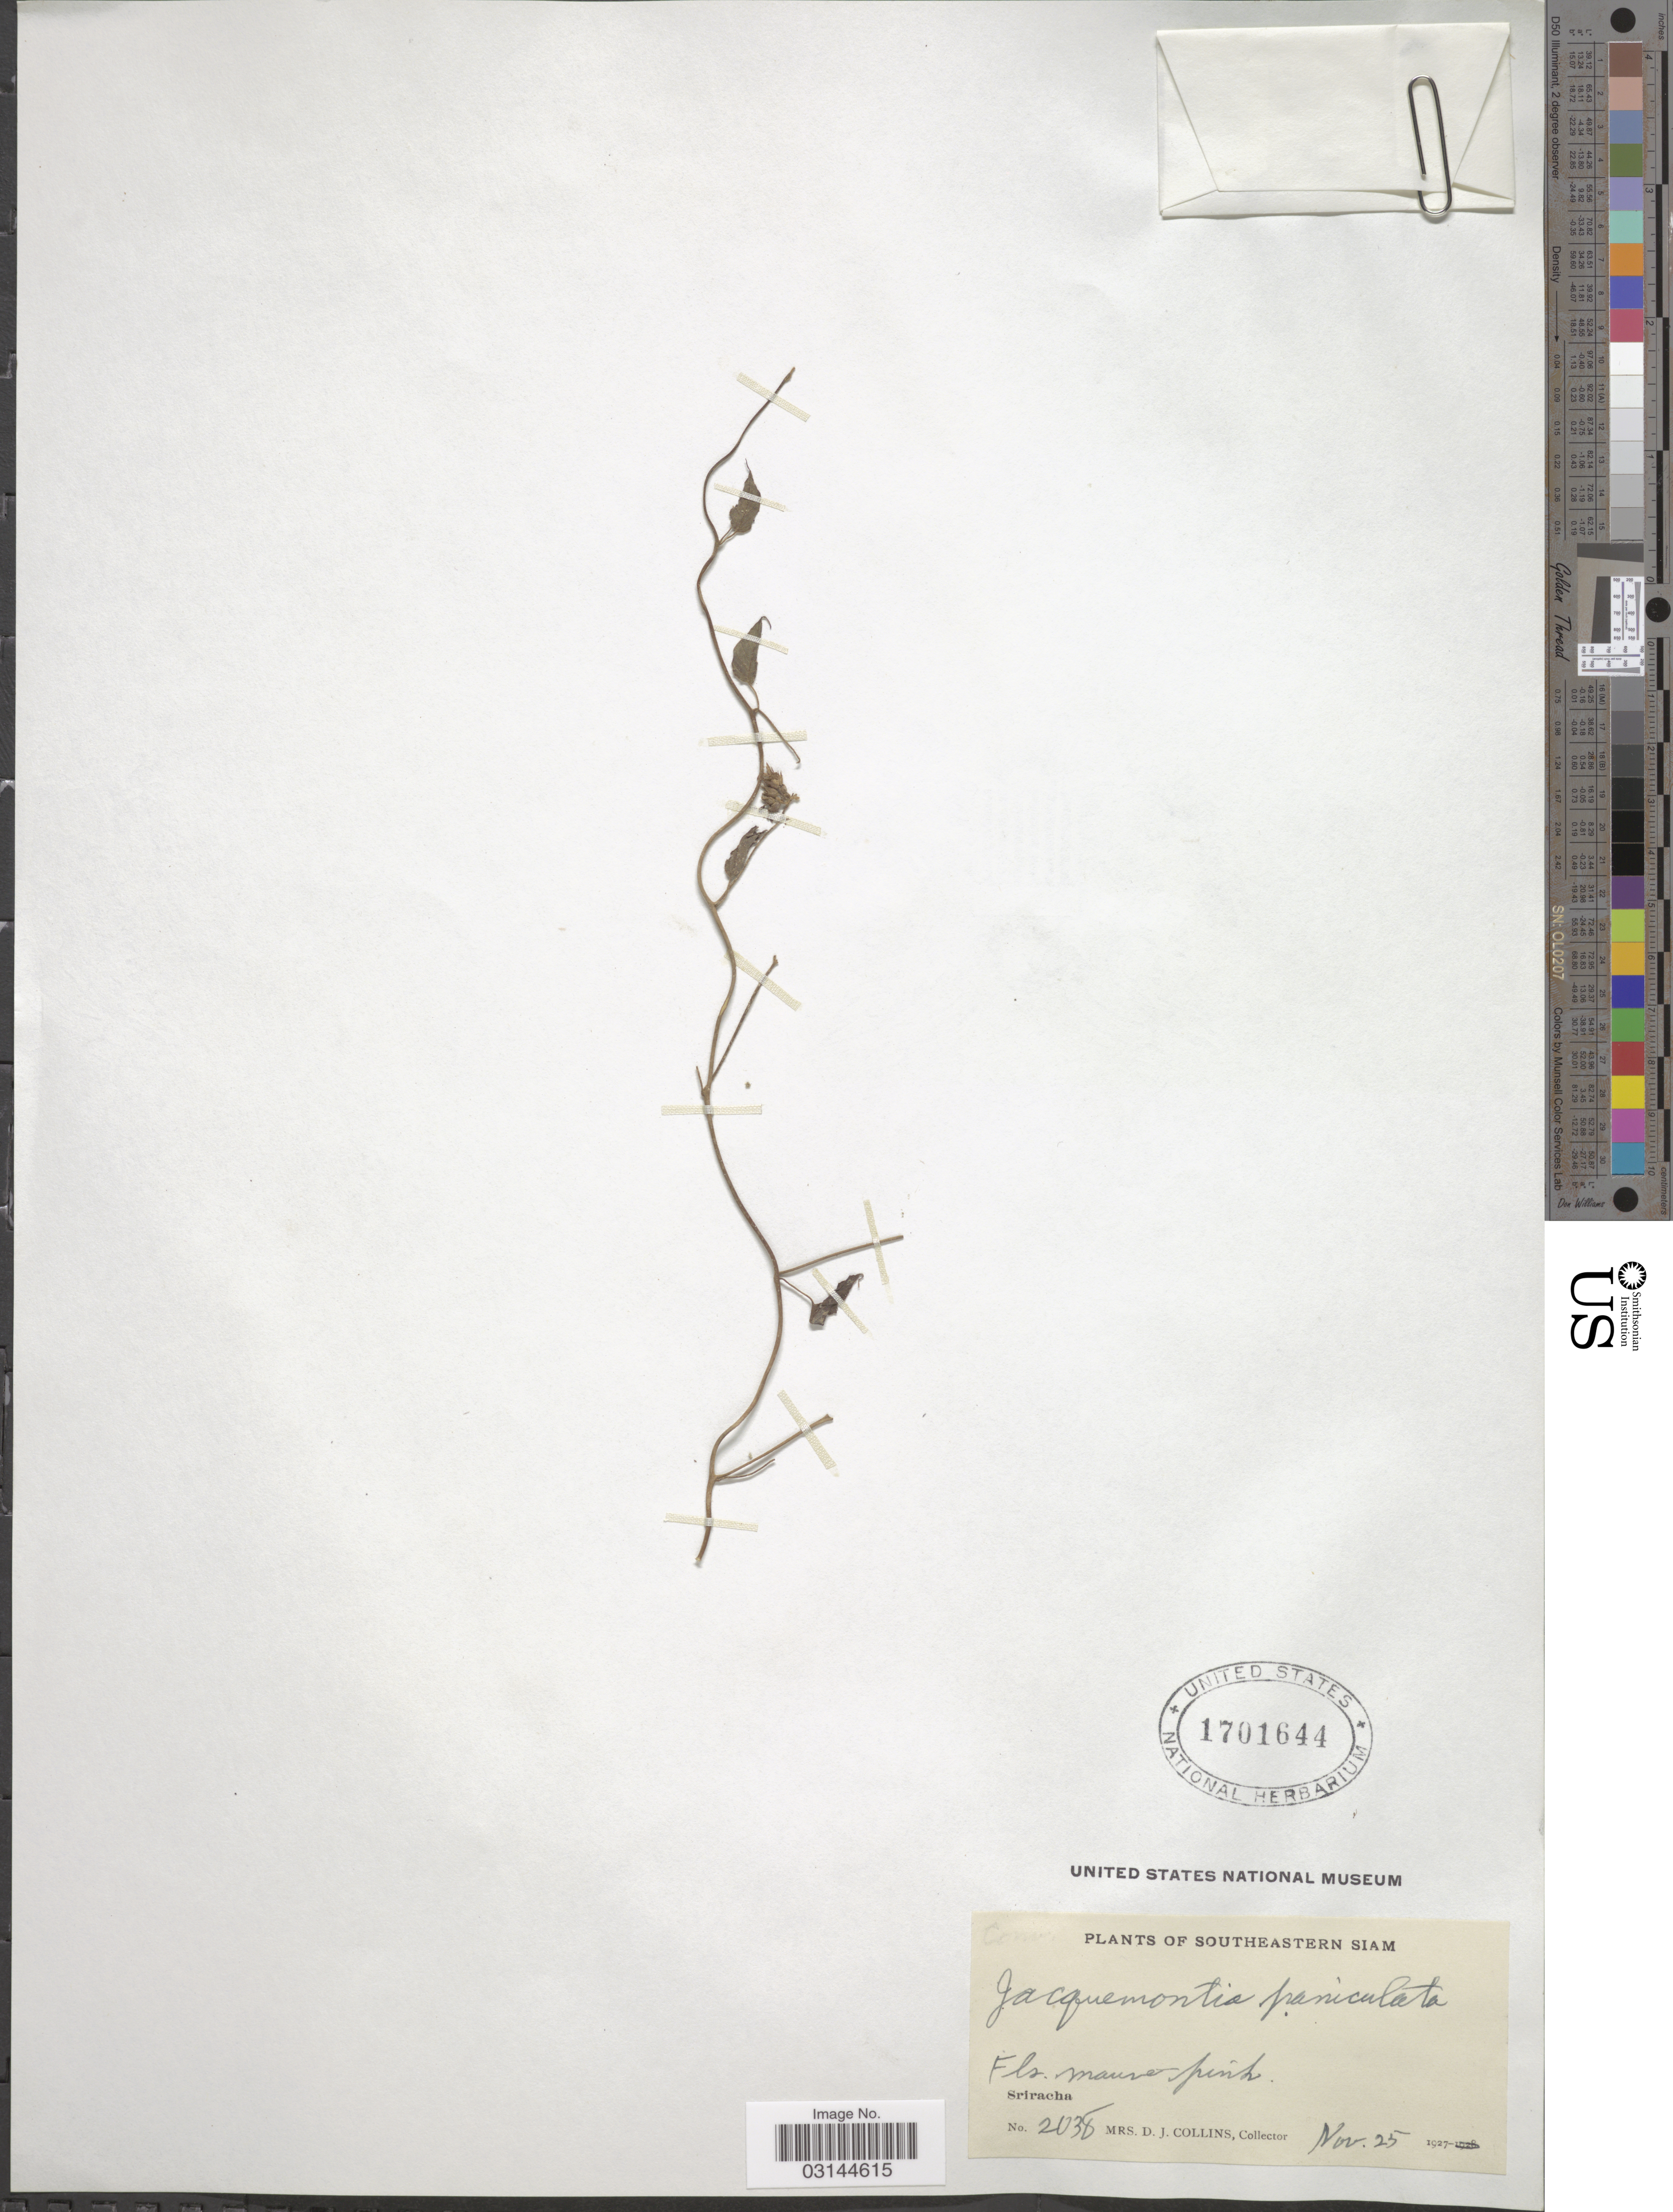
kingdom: Plantae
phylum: Tracheophyta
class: Magnoliopsida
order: Solanales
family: Convolvulaceae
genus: Jacquemontia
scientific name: Jacquemontia paniculata var. tomentosa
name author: (Warb.) Ooststr.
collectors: Mrs. D. J. Collins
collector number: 2038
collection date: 1927-11-25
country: Thailand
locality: Southeastern Siam. Sriracha.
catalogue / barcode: US 1701644